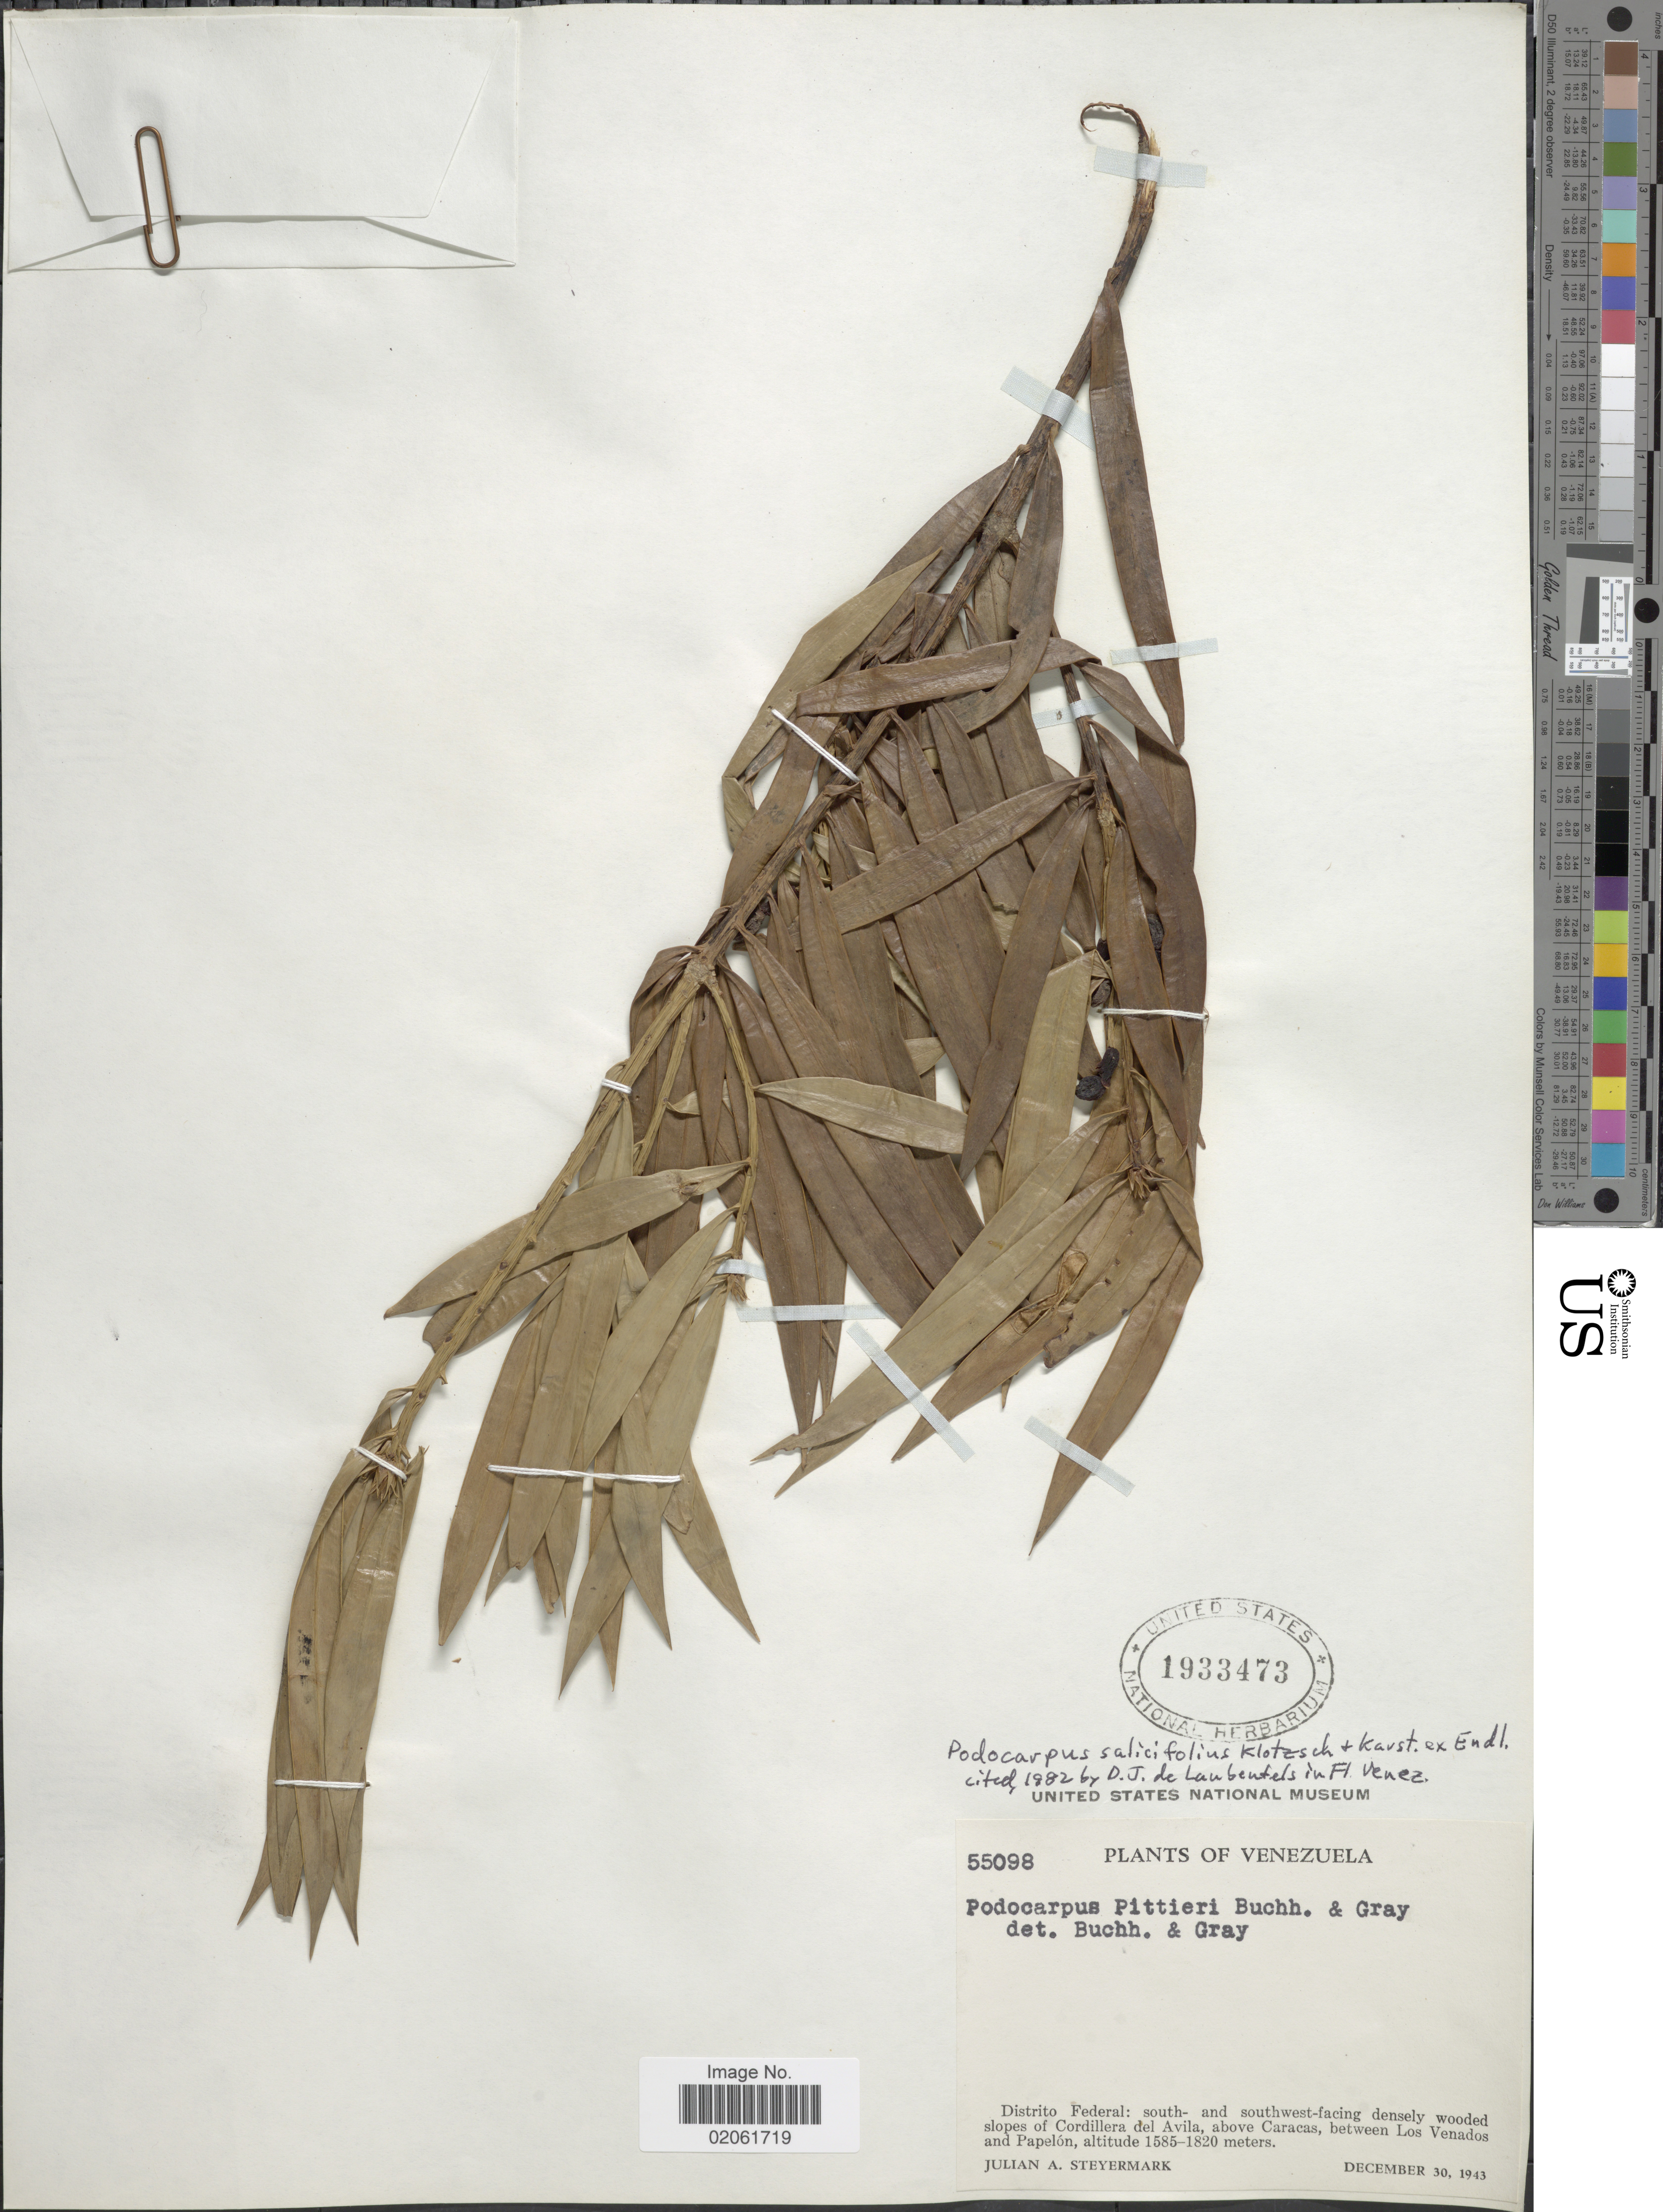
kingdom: Plantae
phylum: Tracheophyta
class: Pinopsida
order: Pinales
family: Podocarpaceae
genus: Podocarpus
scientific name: Podocarpus salicifolius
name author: Klotzsch & H. Karst. ex Endl.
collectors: J. Steyermark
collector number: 55098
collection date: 1943-12-30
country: Venezuela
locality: Distrito Federal: south and soutwest facing densely wooded slope of Cordillera, del Avila, above Caracas, between Los Venados and Papelon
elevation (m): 1585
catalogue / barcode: US 1933473